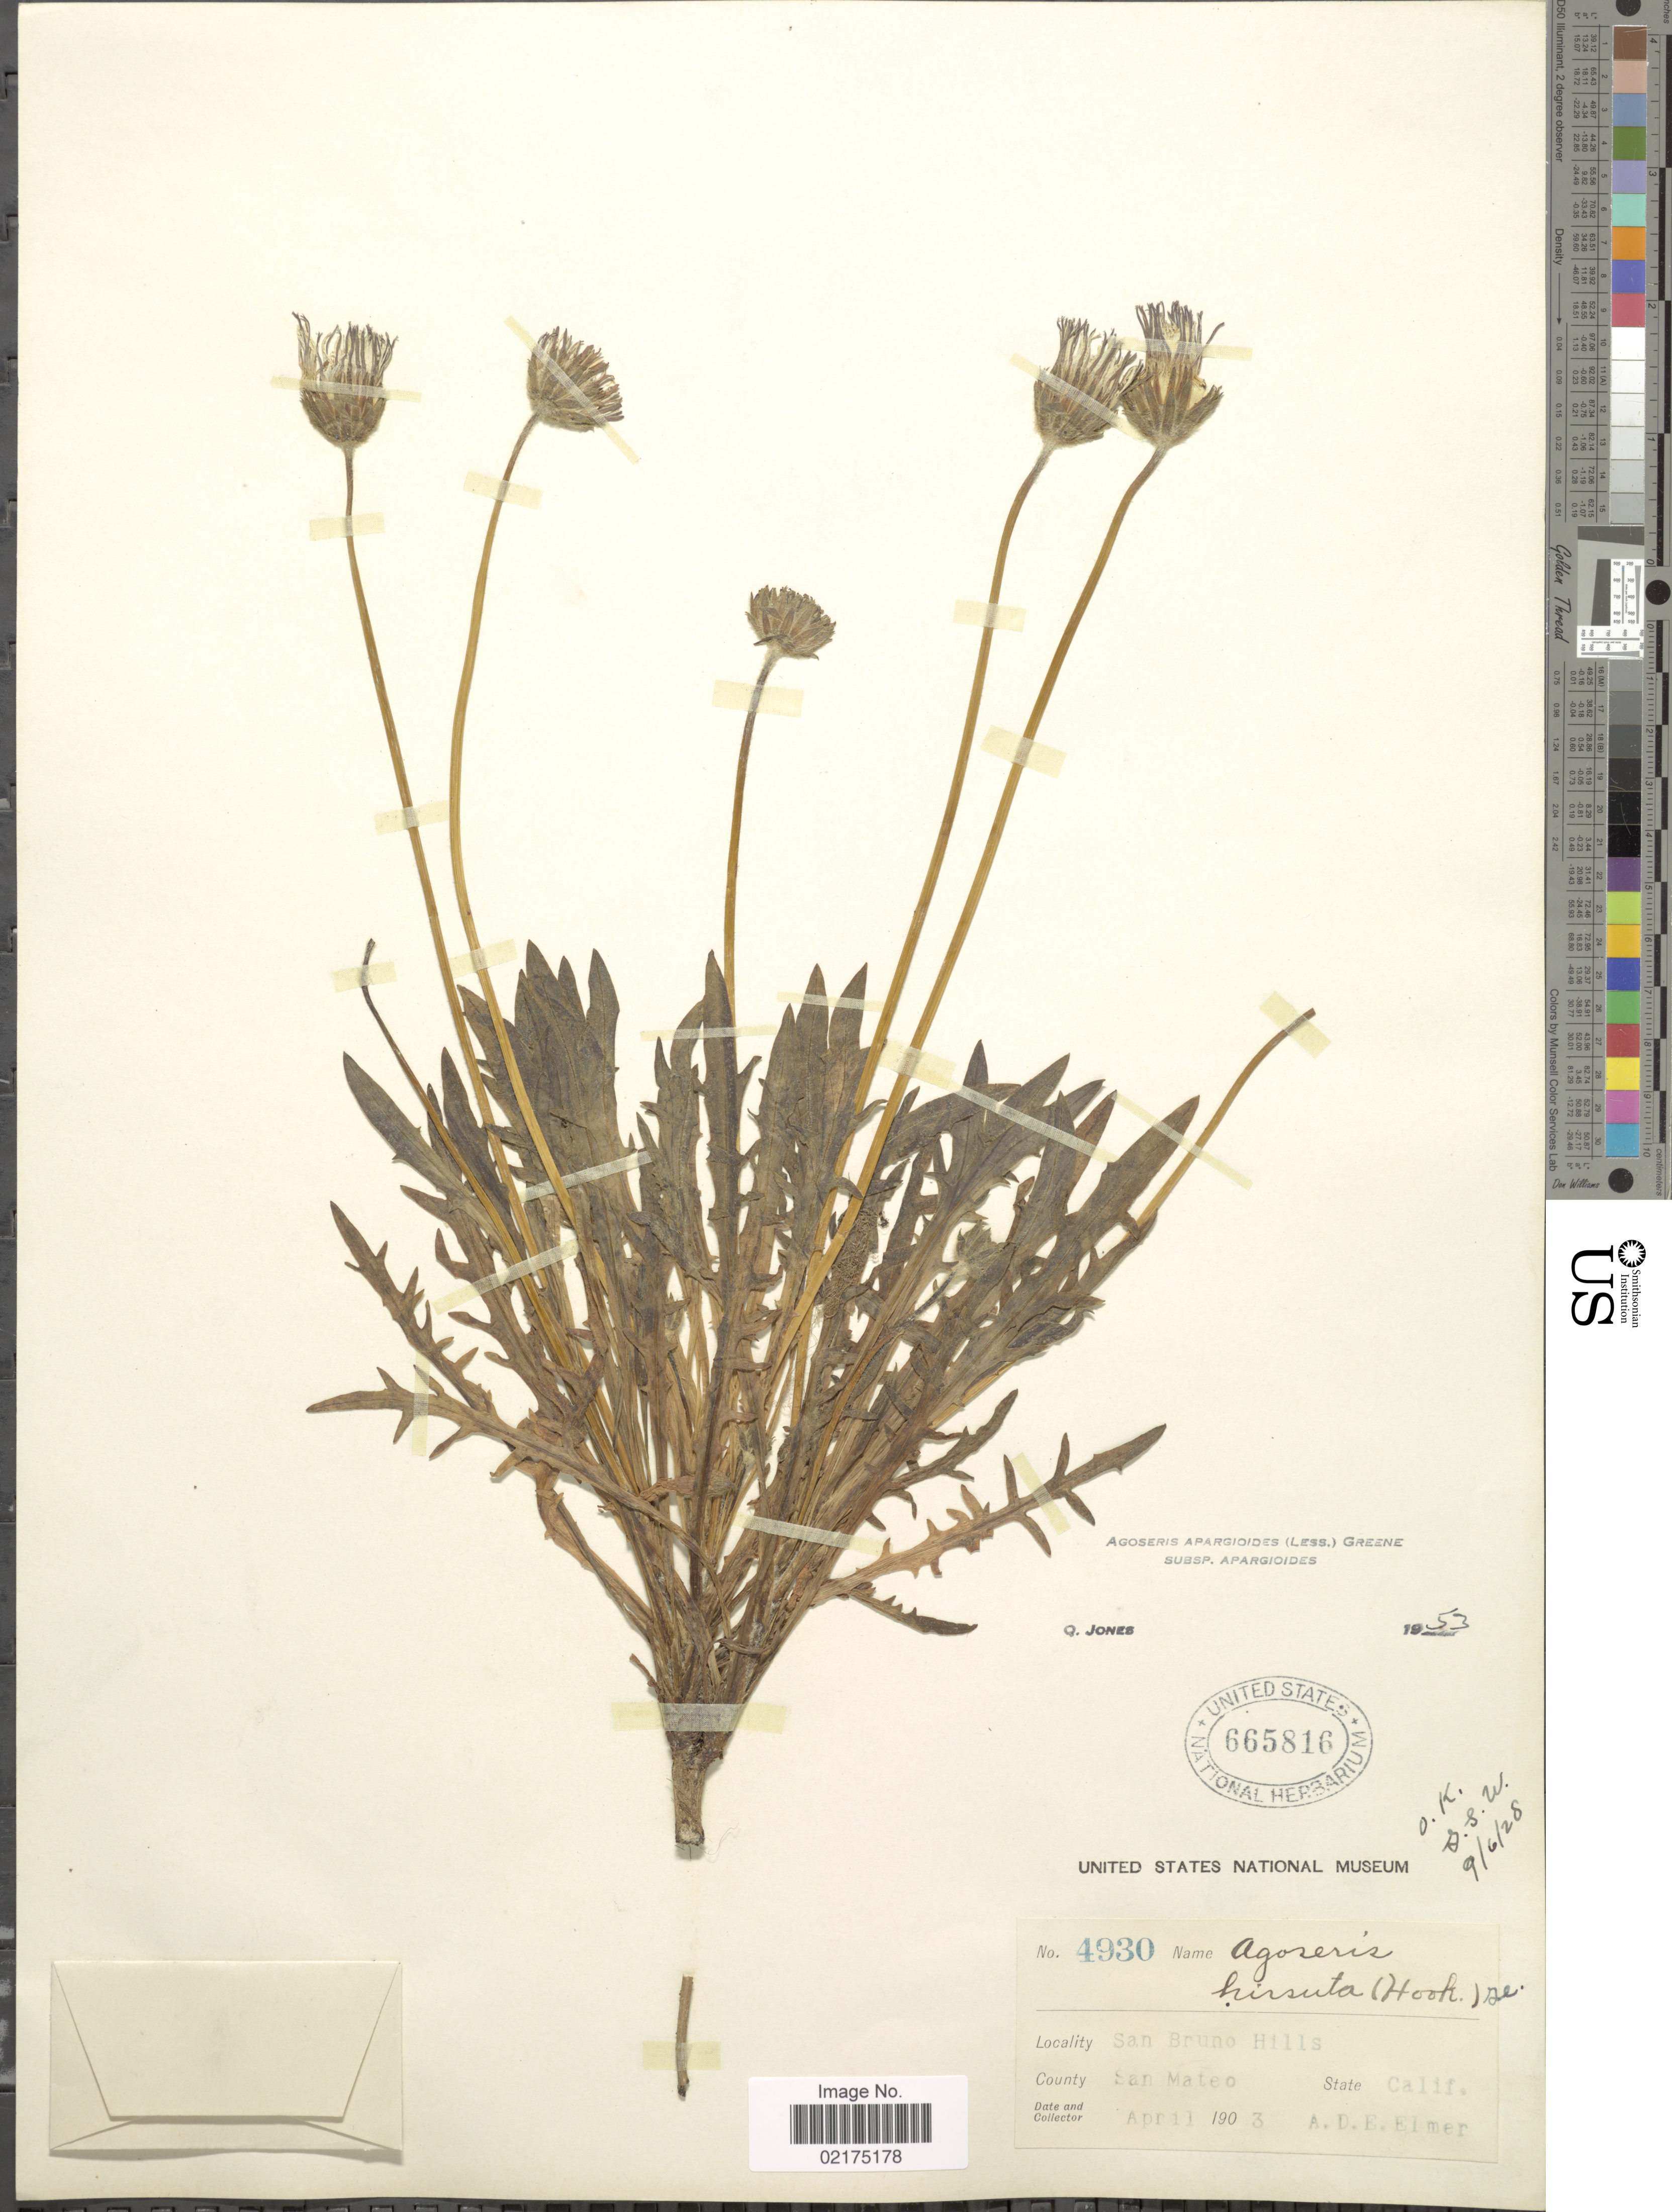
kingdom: Plantae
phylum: Tracheophyta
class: Magnoliopsida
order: Asterales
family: Asteraceae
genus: Agoseris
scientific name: Agoseris apargioides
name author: (Less.) Greene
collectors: A. D. E. Elmer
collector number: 4930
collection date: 1903-04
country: United States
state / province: California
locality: San Bruno Hills, San Mateo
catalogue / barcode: US 665816